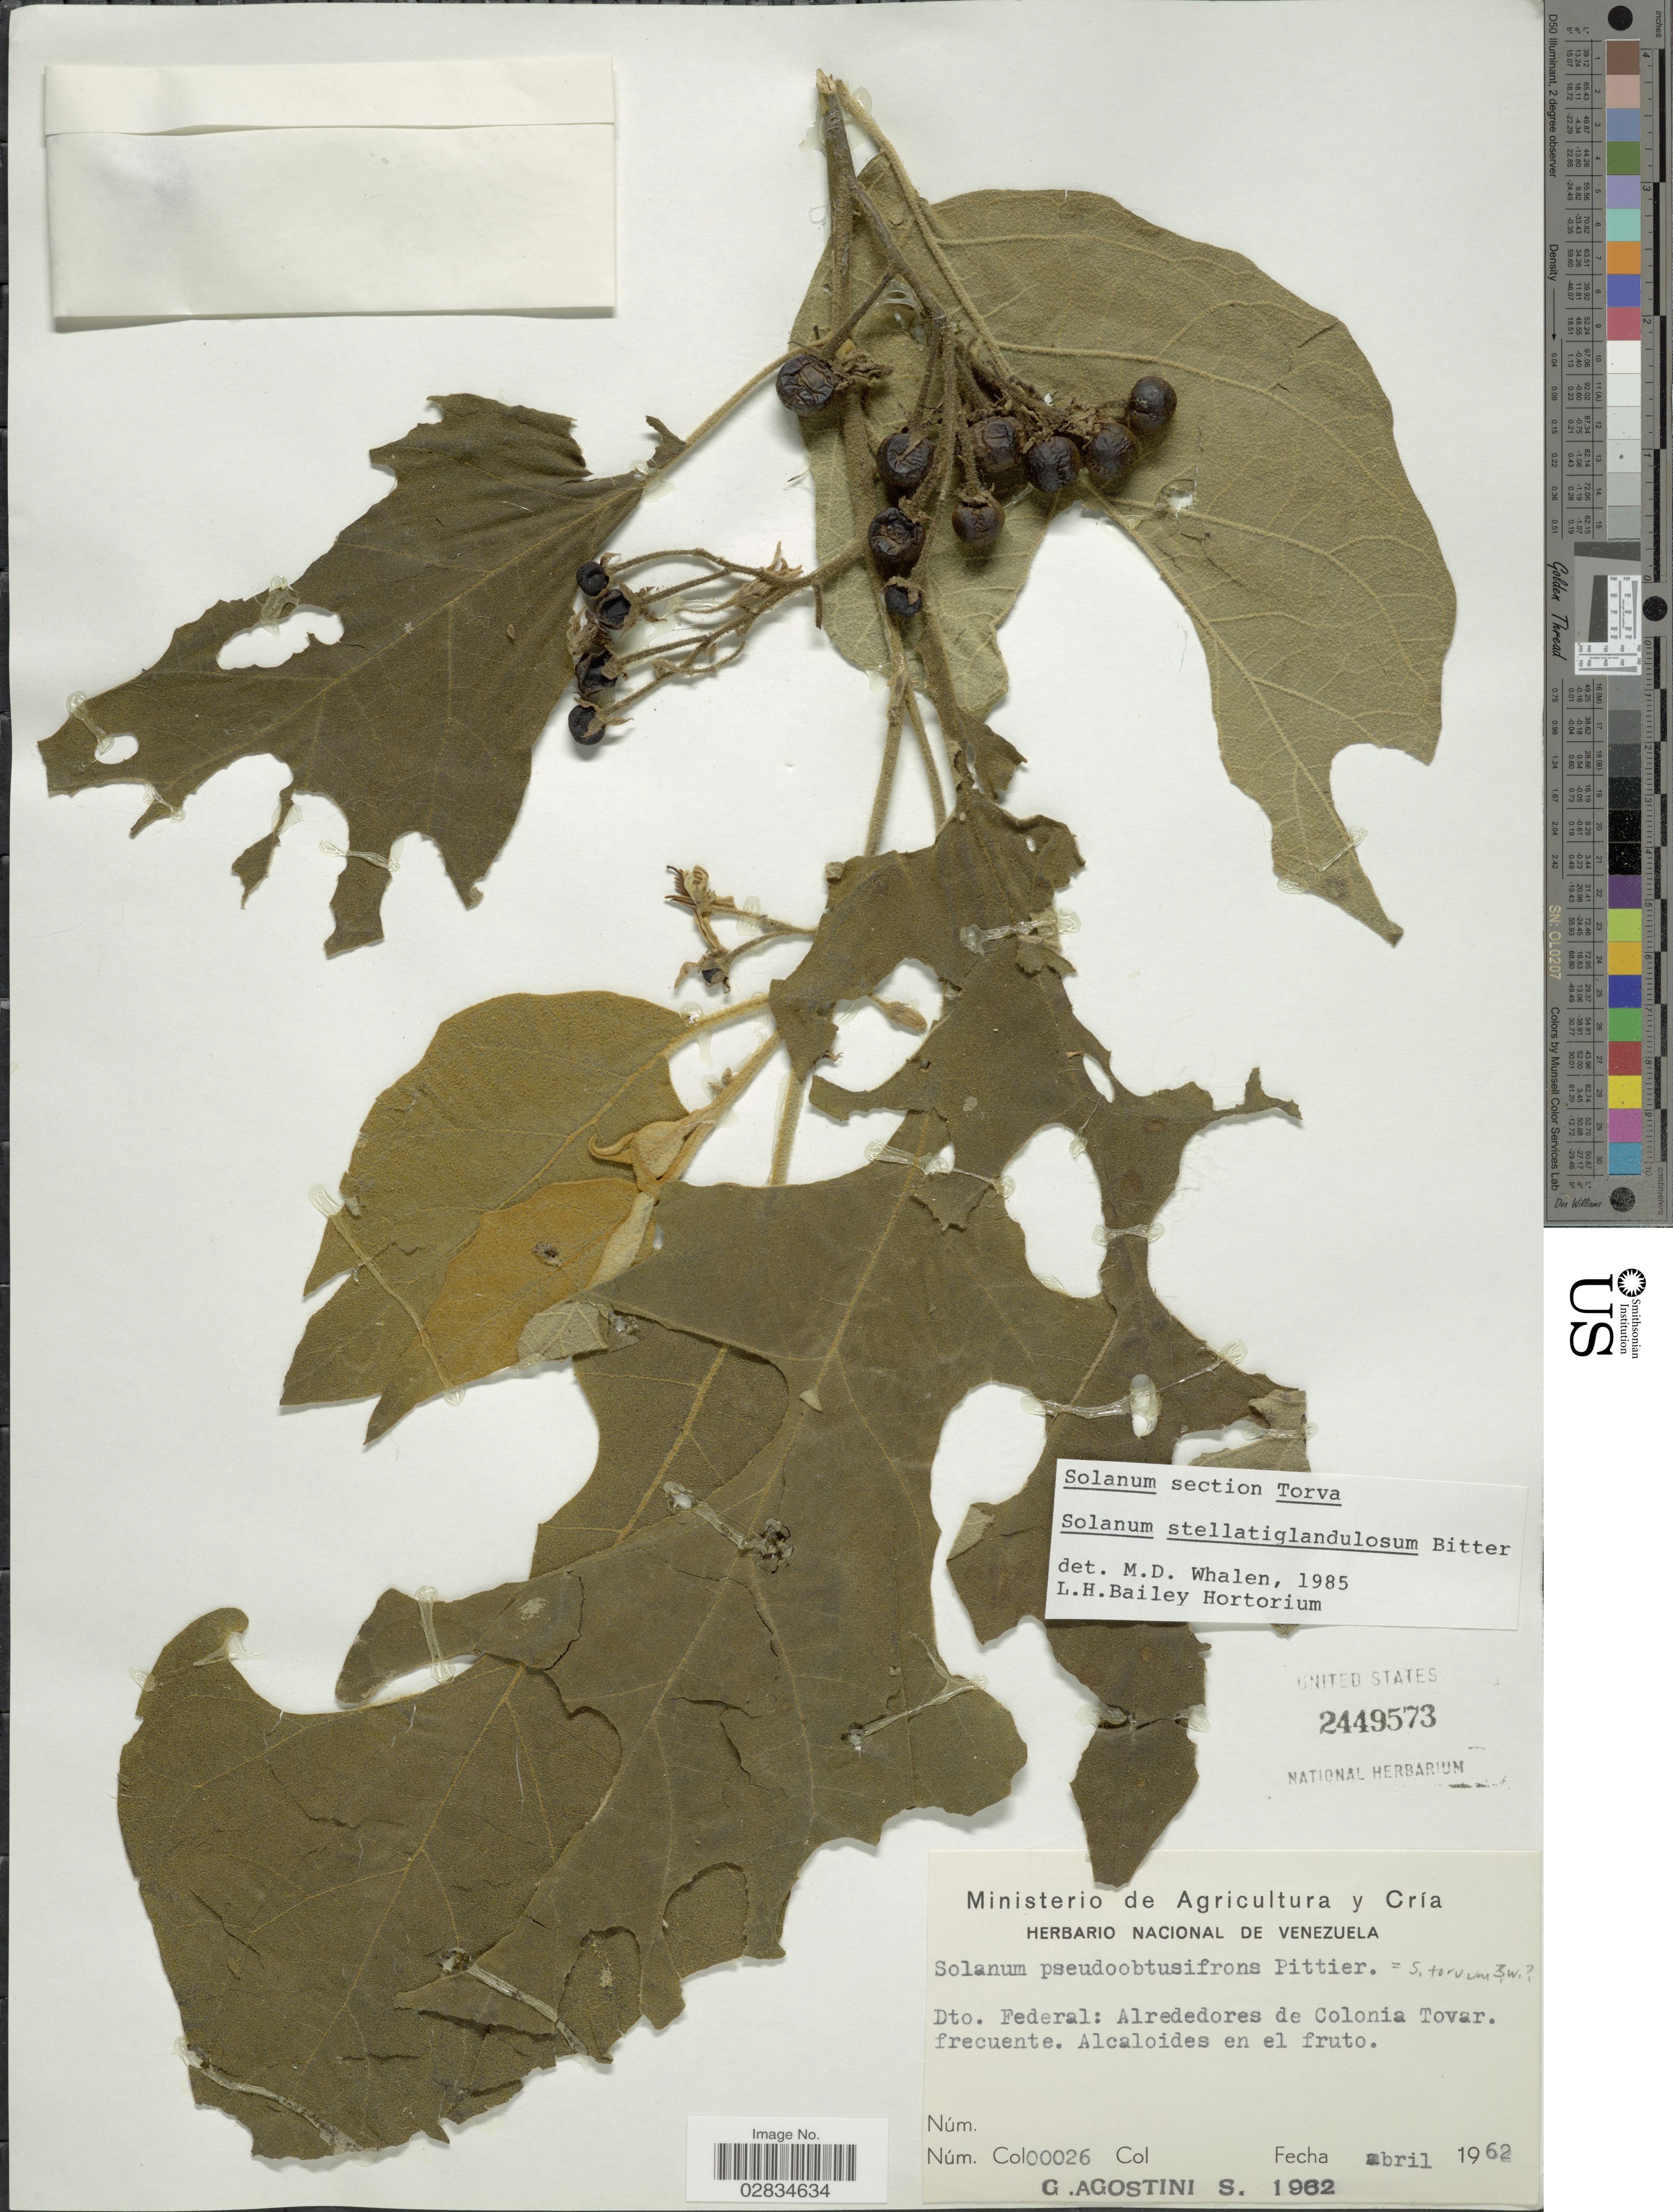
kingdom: Plantae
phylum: Tracheophyta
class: Magnoliopsida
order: Solanales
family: Solanaceae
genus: Solanum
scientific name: Solanum stellatiglandulosum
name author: Bitter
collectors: G. Agostini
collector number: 00026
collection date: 1962-04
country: Venezuela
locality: Dto. Federal: Alrededores de Colonia Tovar.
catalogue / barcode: US 2449573